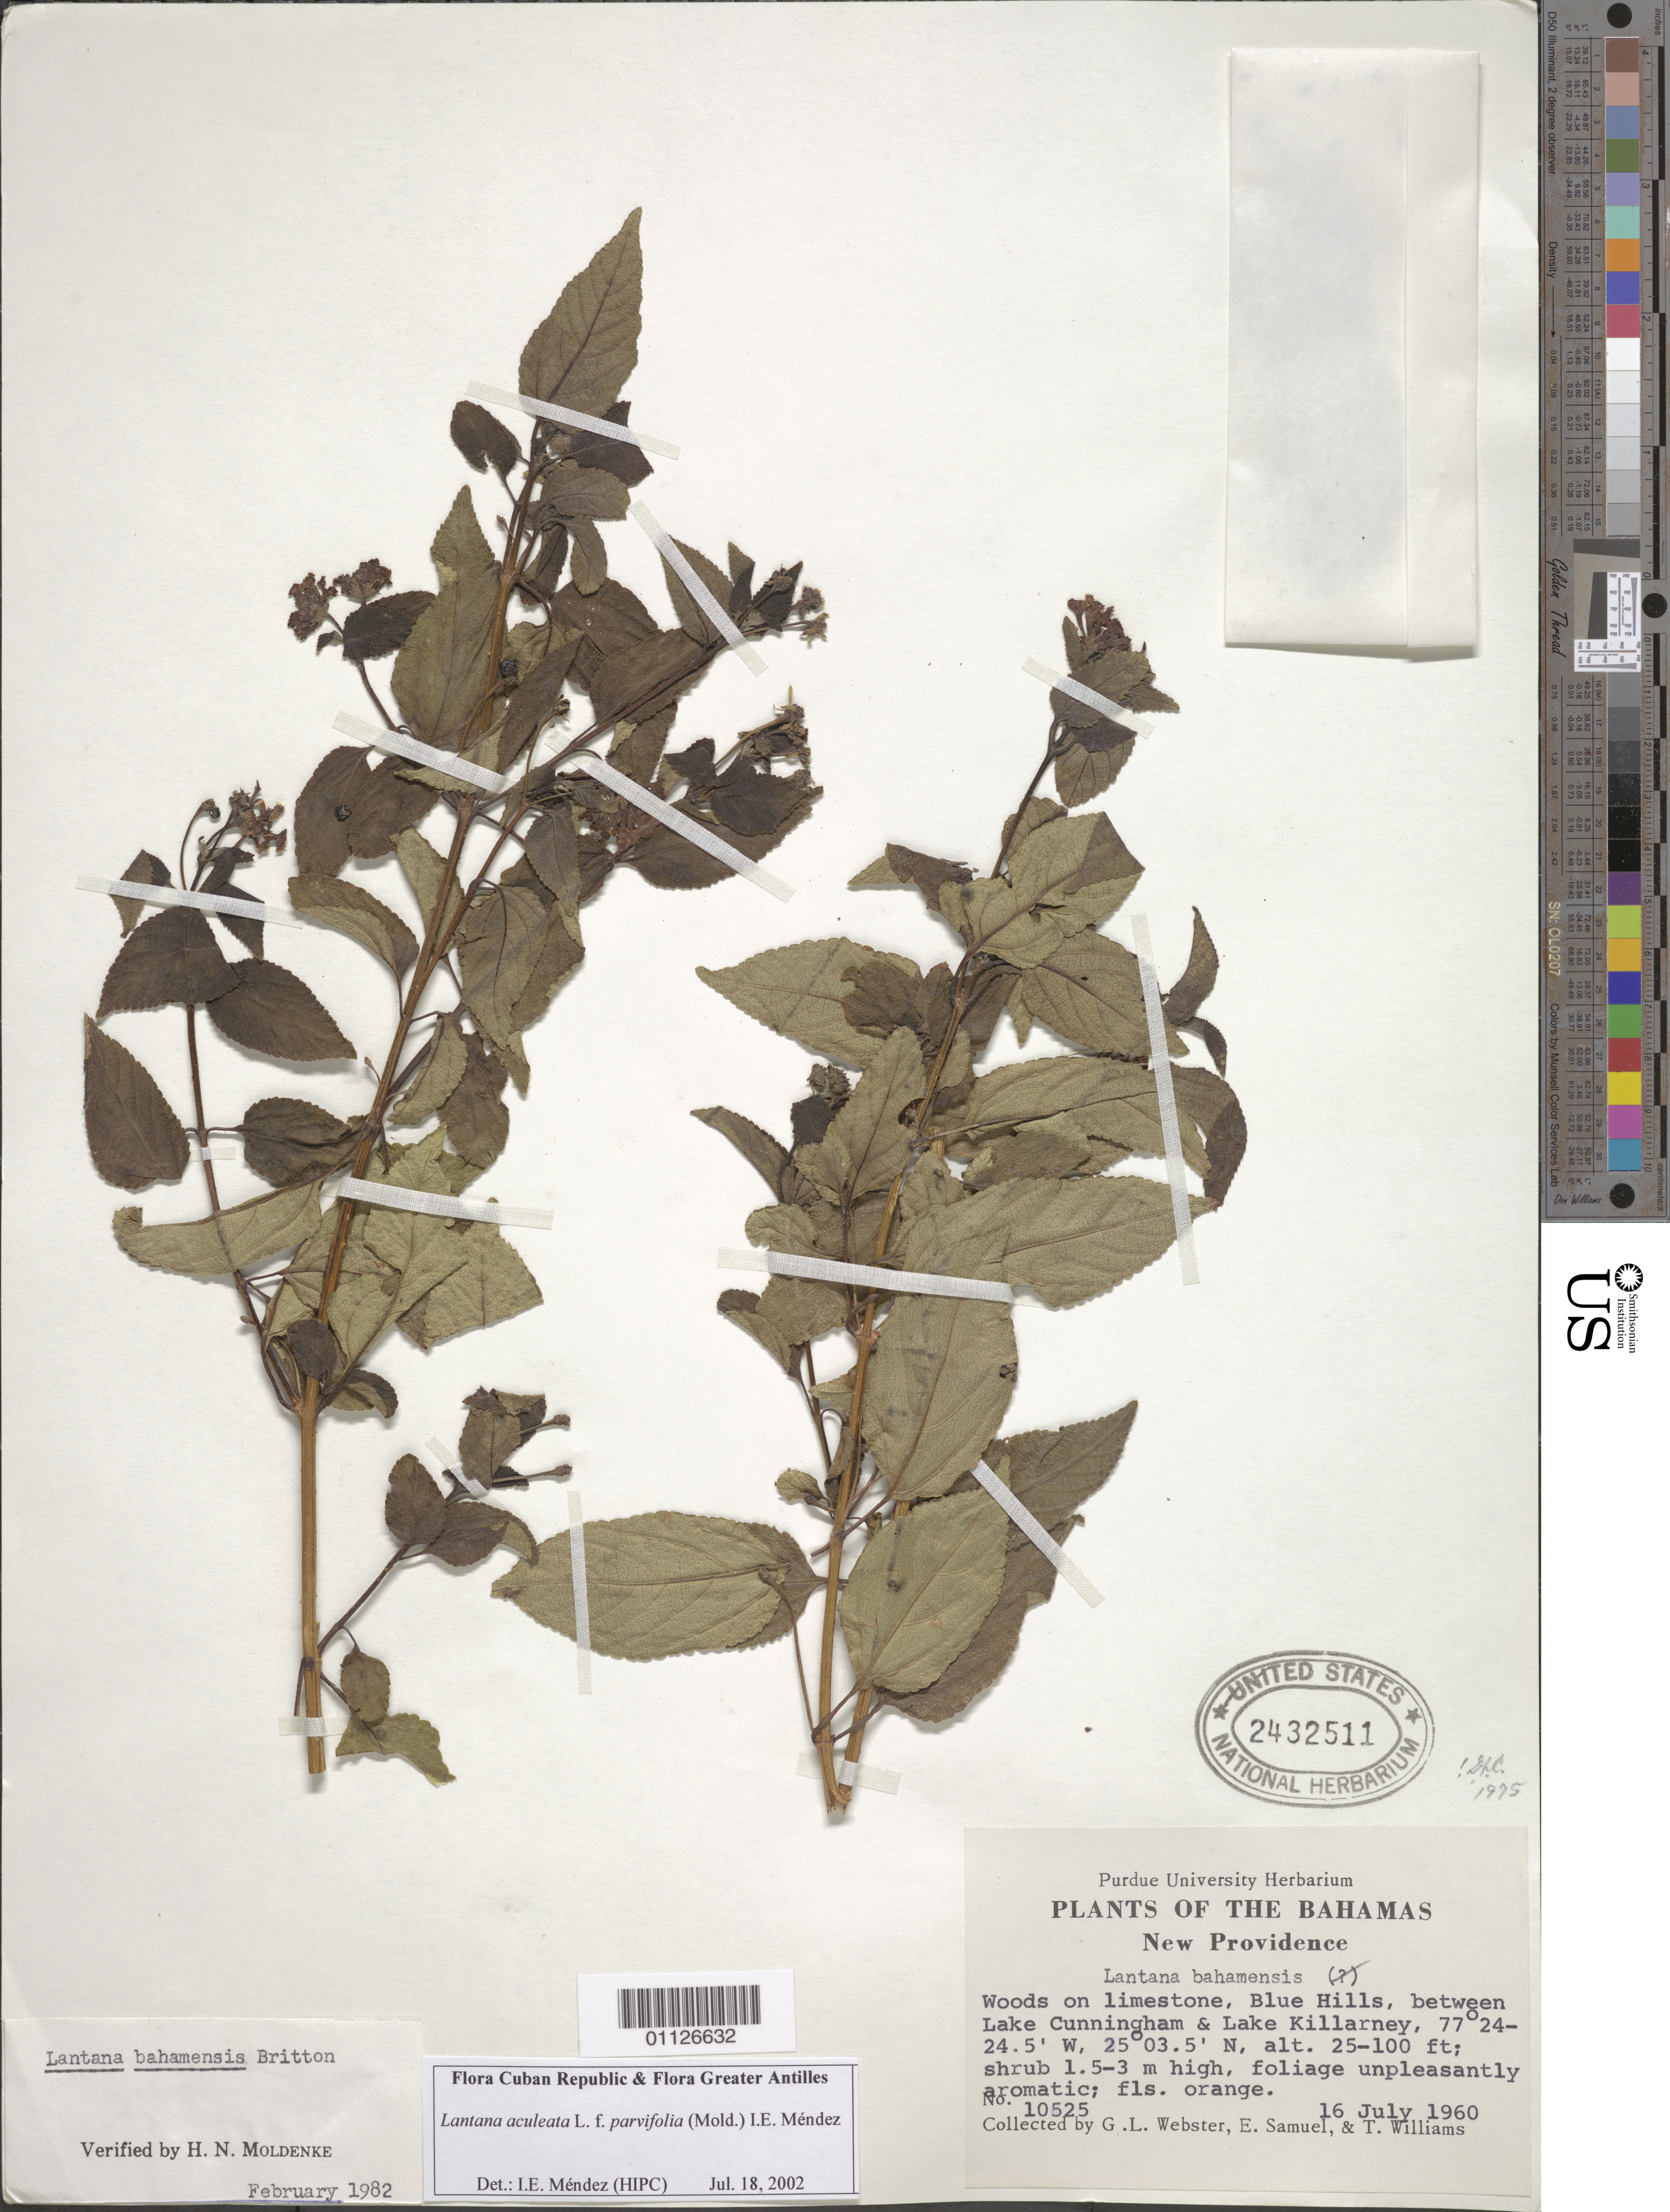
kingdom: Plantae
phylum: Tracheophyta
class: Magnoliopsida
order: Lamiales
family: Verbenaceae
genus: Lantana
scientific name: Lantana aculeata f. parvifolia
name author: (Moldenke ex D.N. Gibson) I.E. Méndez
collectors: G. L. Webster, E. Samuel & T. Williams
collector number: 10525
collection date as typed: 16 Jul 1960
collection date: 1960-07-16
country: Bahamas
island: New Providence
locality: Woods on limestone, Blue Hills, between Lake Cunningham and Lake Killarney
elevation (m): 8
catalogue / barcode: US 2432511